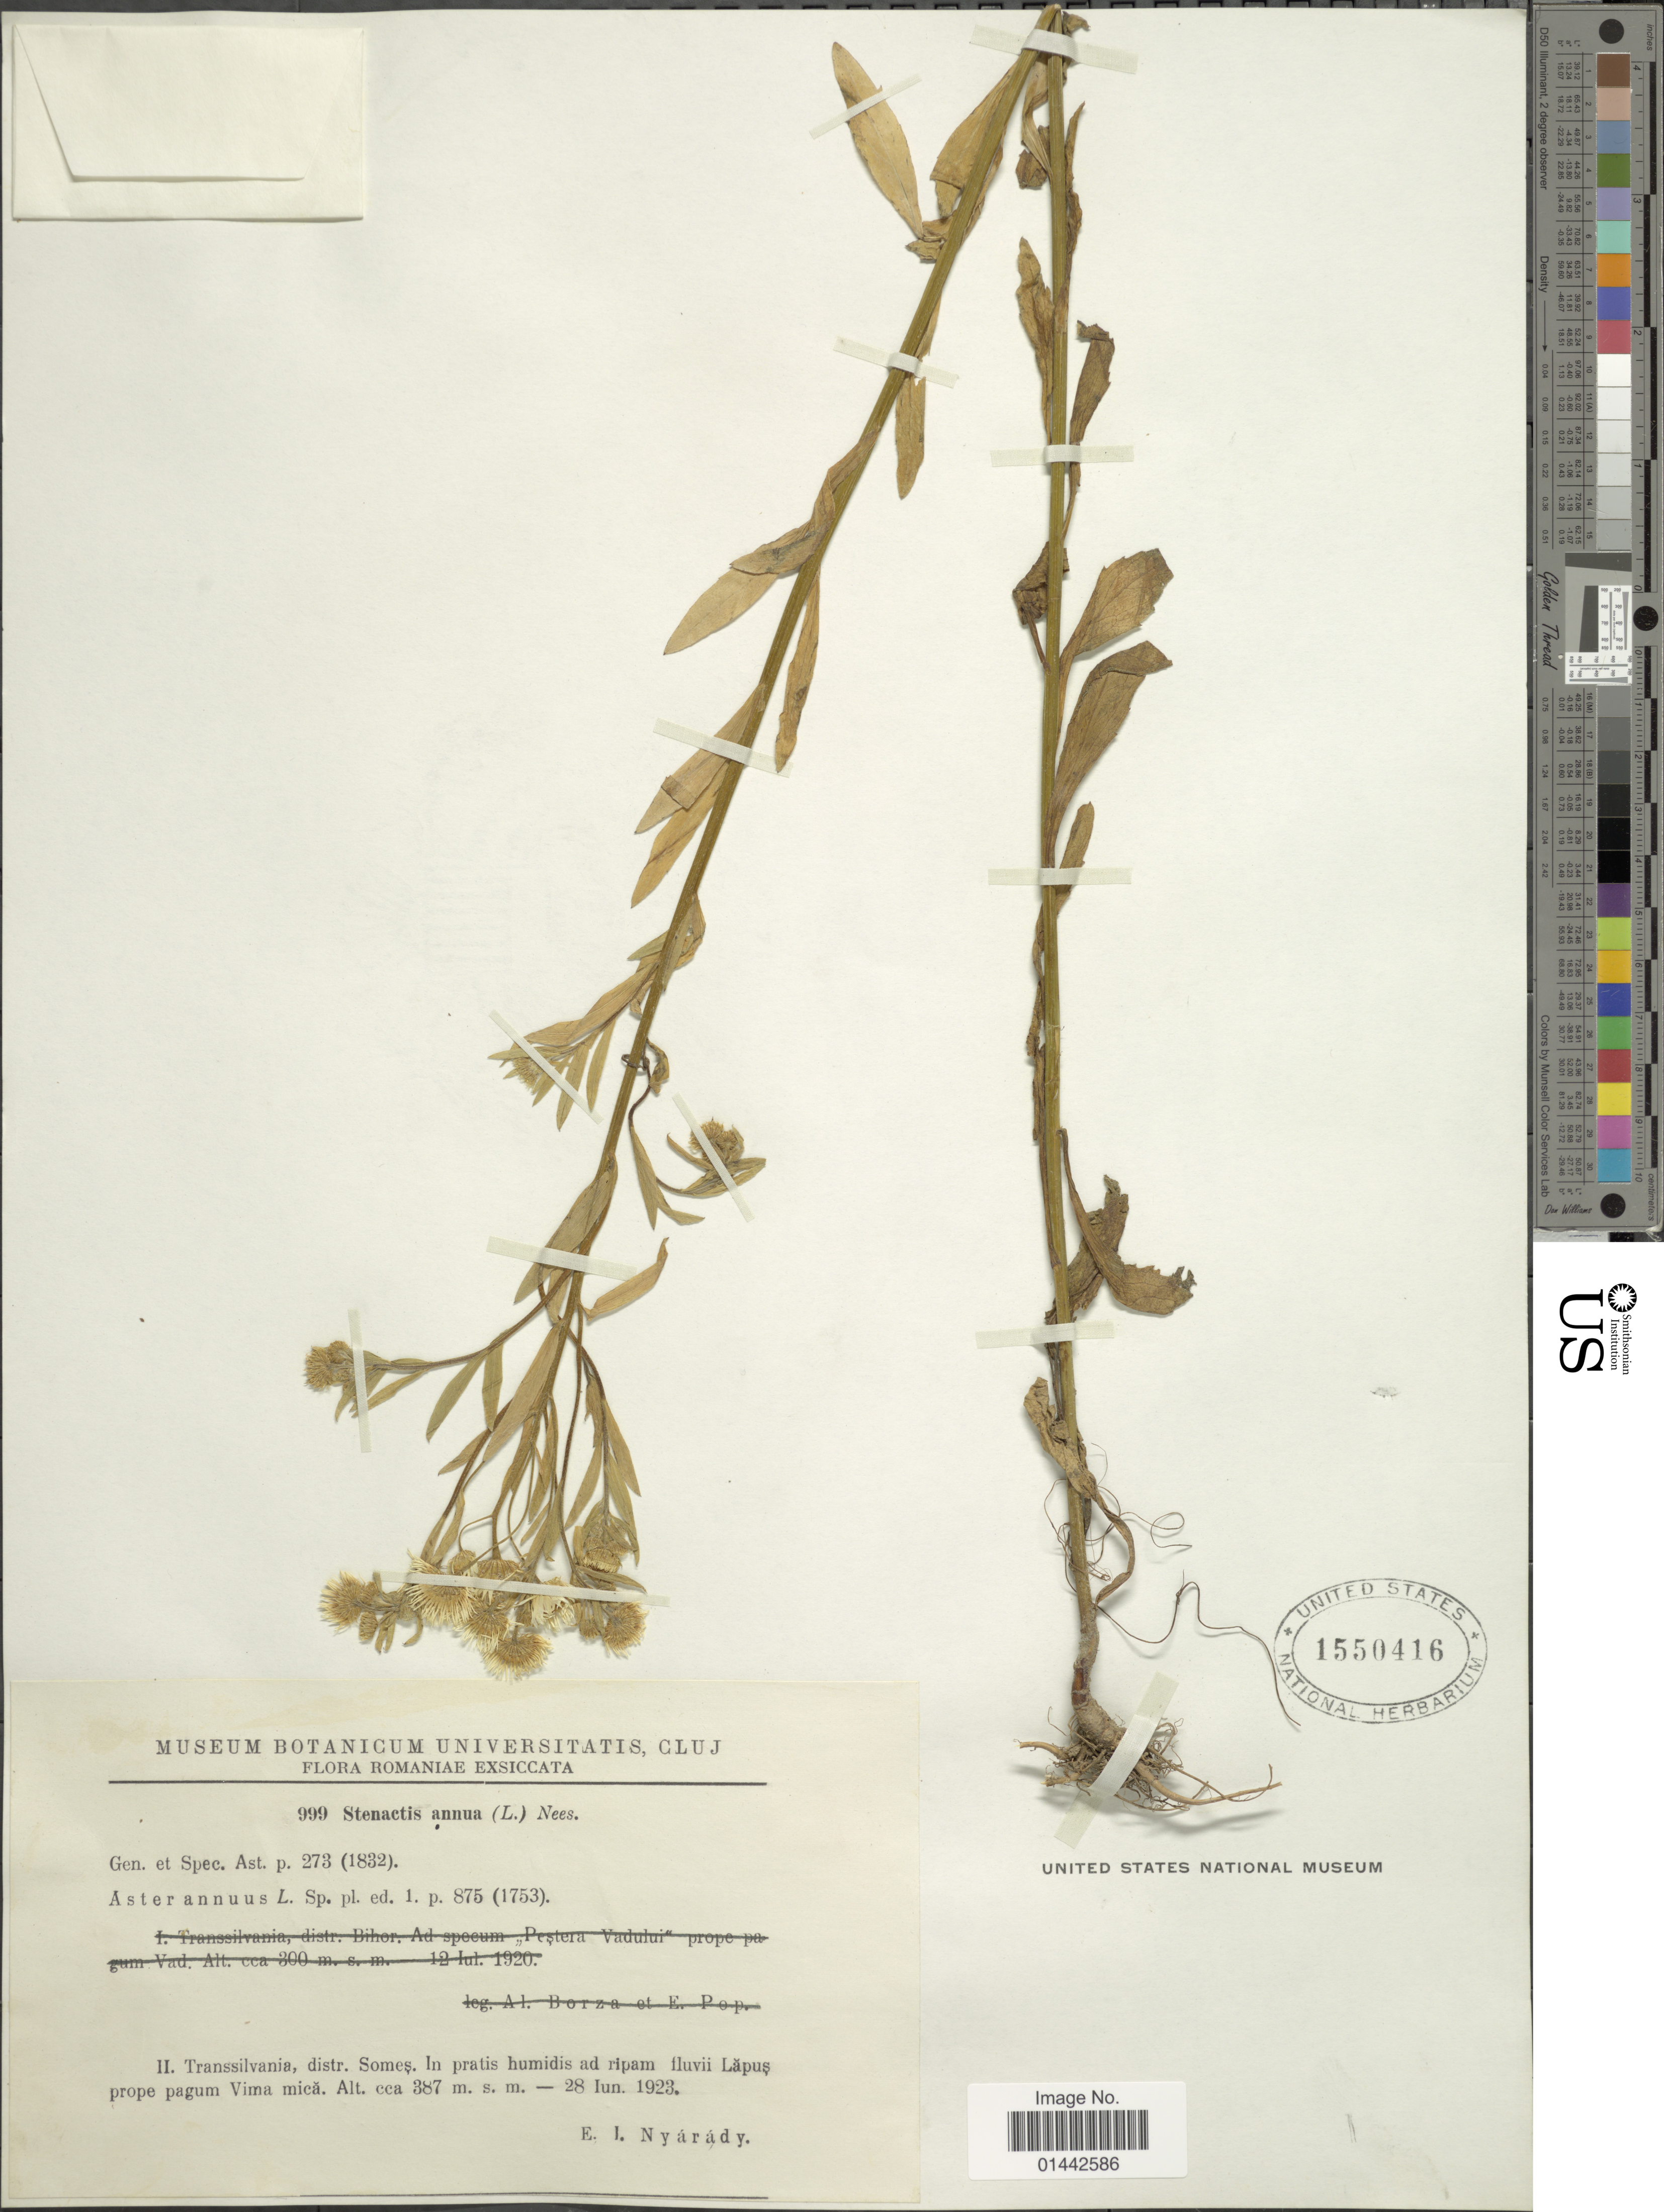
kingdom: Plantae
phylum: Tracheophyta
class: Magnoliopsida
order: Asterales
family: Asteraceae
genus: Erigeron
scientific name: Erigeron annuus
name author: (L.) Pers.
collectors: E. Nyárády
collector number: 999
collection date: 1923-06-28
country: Romania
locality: Transsilvania, distr. Somes, in pratis humidis ad ripam fluvii Lapus prope pagum Vima mica.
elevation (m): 387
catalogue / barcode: US 1550416